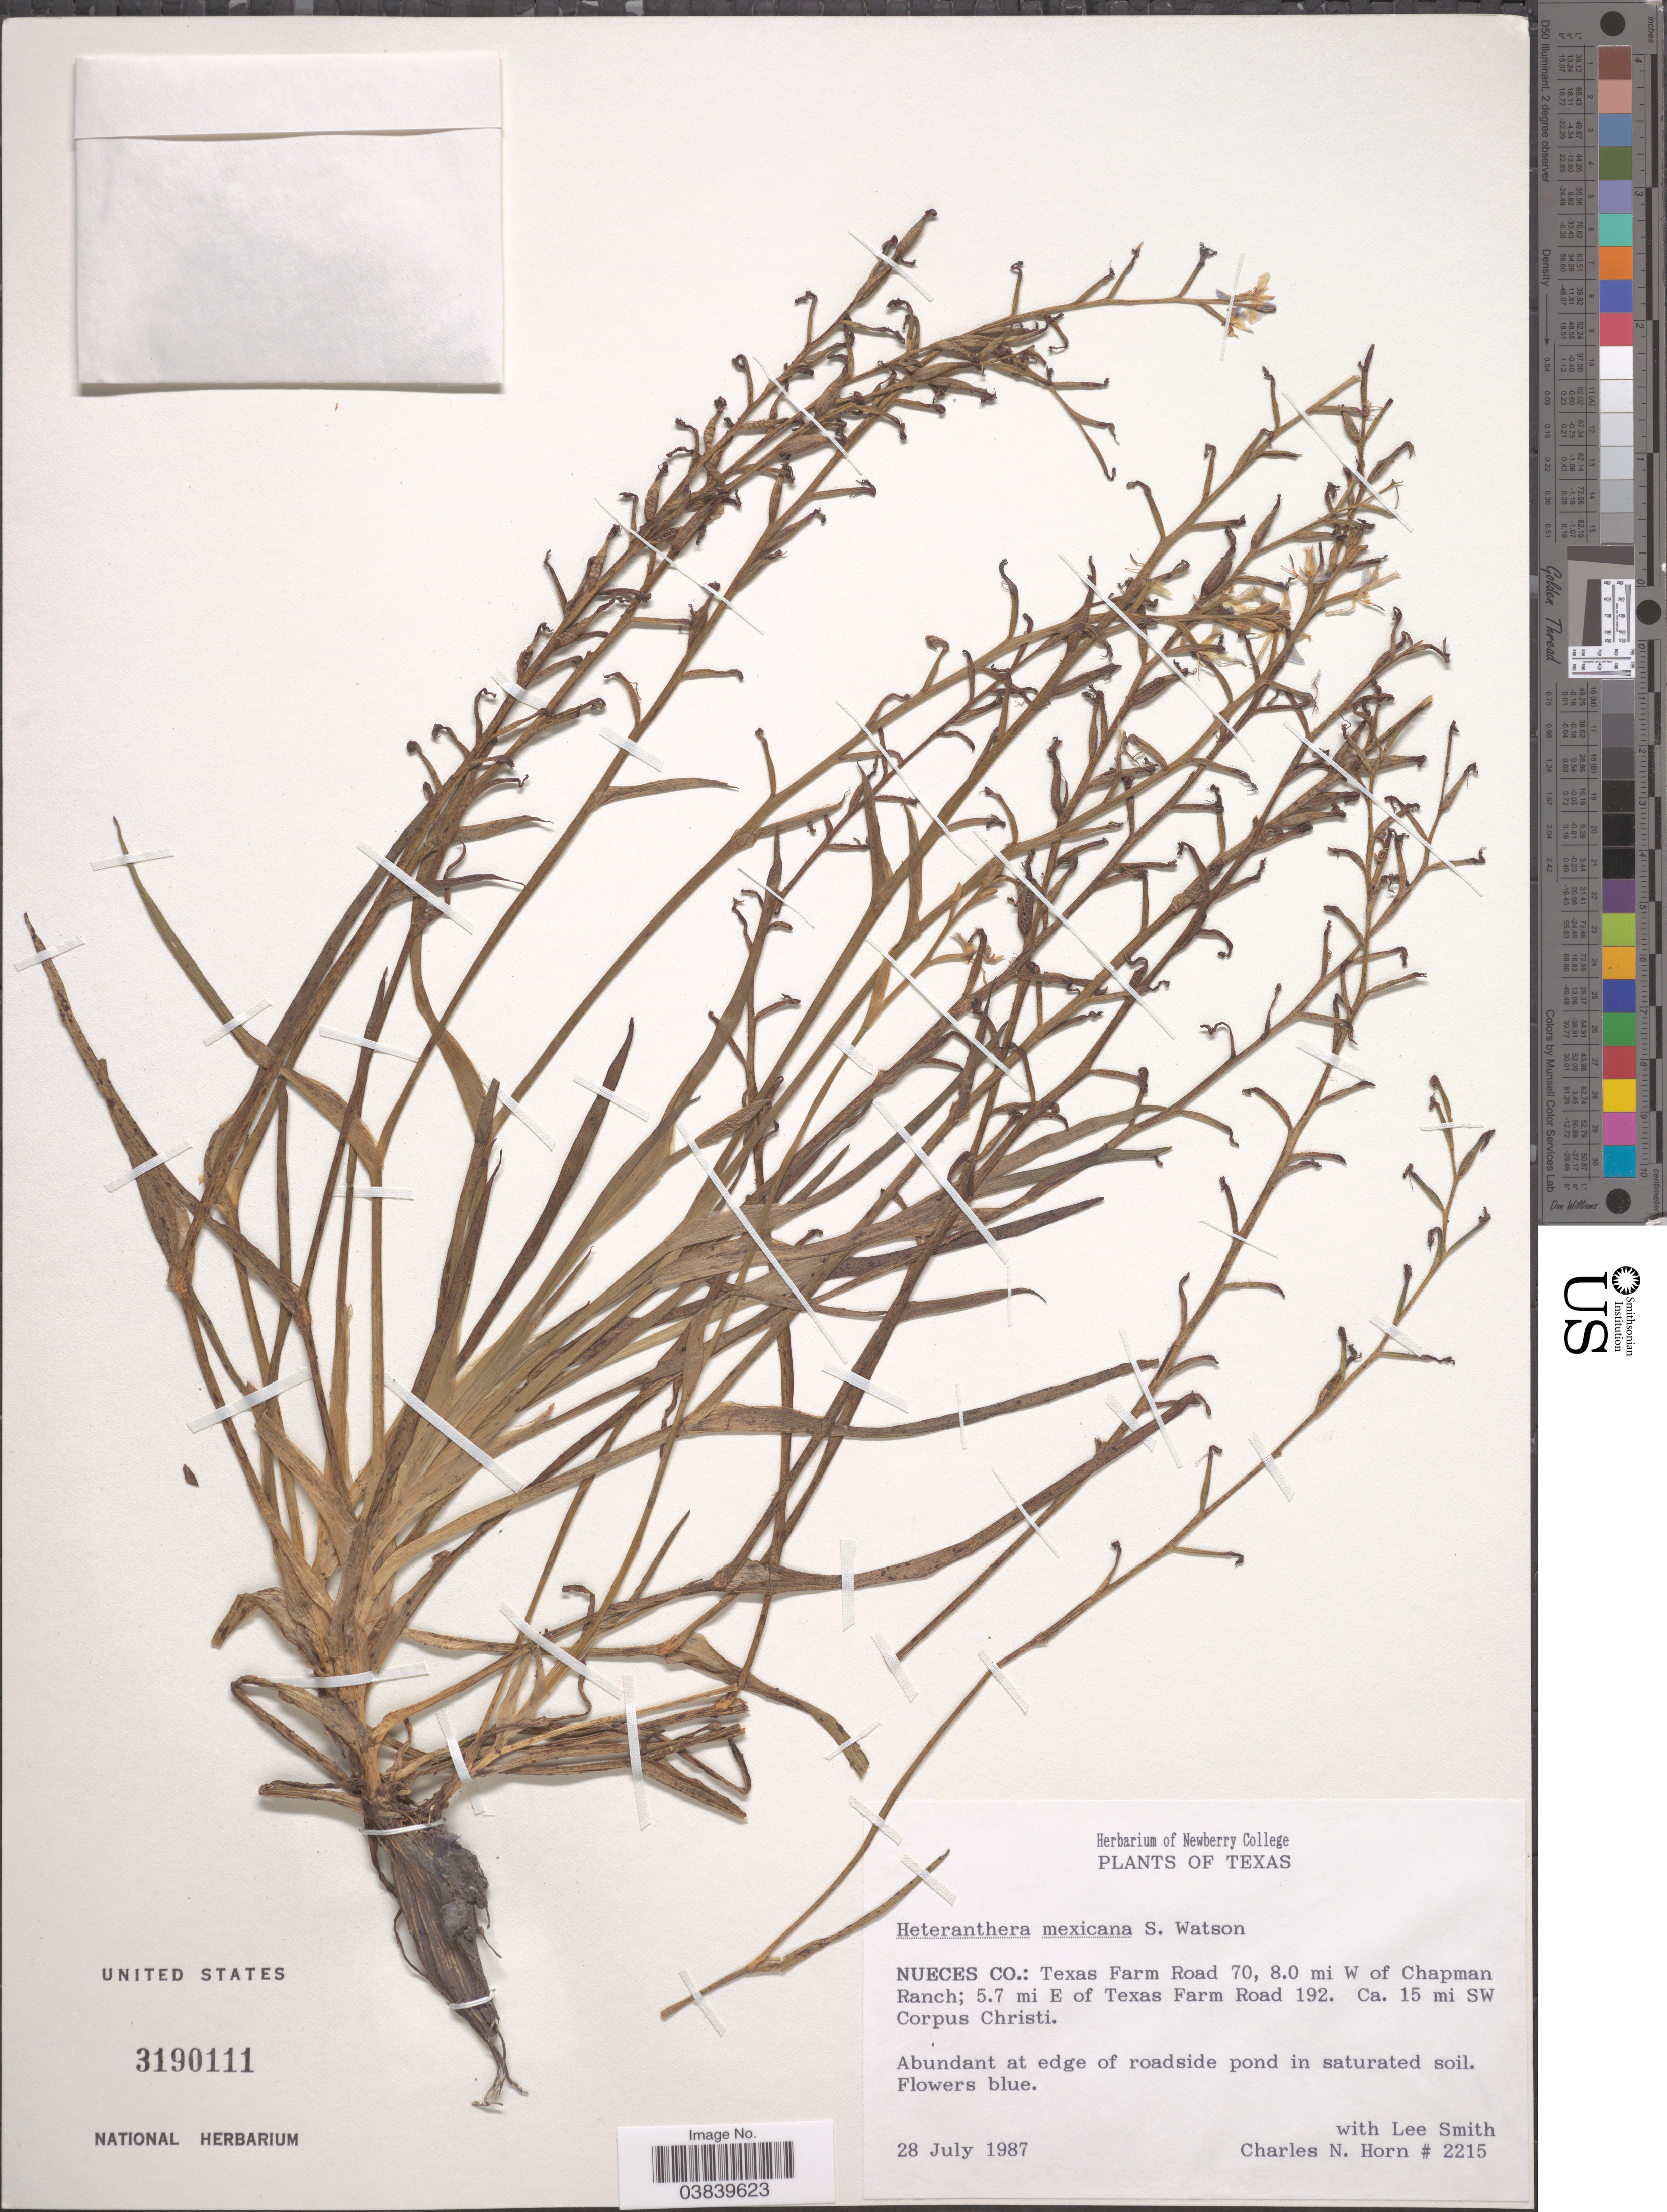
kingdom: Plantae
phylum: Tracheophyta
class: Liliopsida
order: Commelinales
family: Pontederiaceae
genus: Heteranthera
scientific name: Heteranthera mexicana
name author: S. Watson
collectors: C. Horn & L. Smith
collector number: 2215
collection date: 1987-07-28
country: United States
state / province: Texas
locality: Nueces Co.: Texas Farm Road 70, 8.0 mi W of Chapman Ranch; 5.7 mi E of Texas Farm Road 192. Ca. 15 mi SW Corpus Christi.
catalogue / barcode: US 3190111